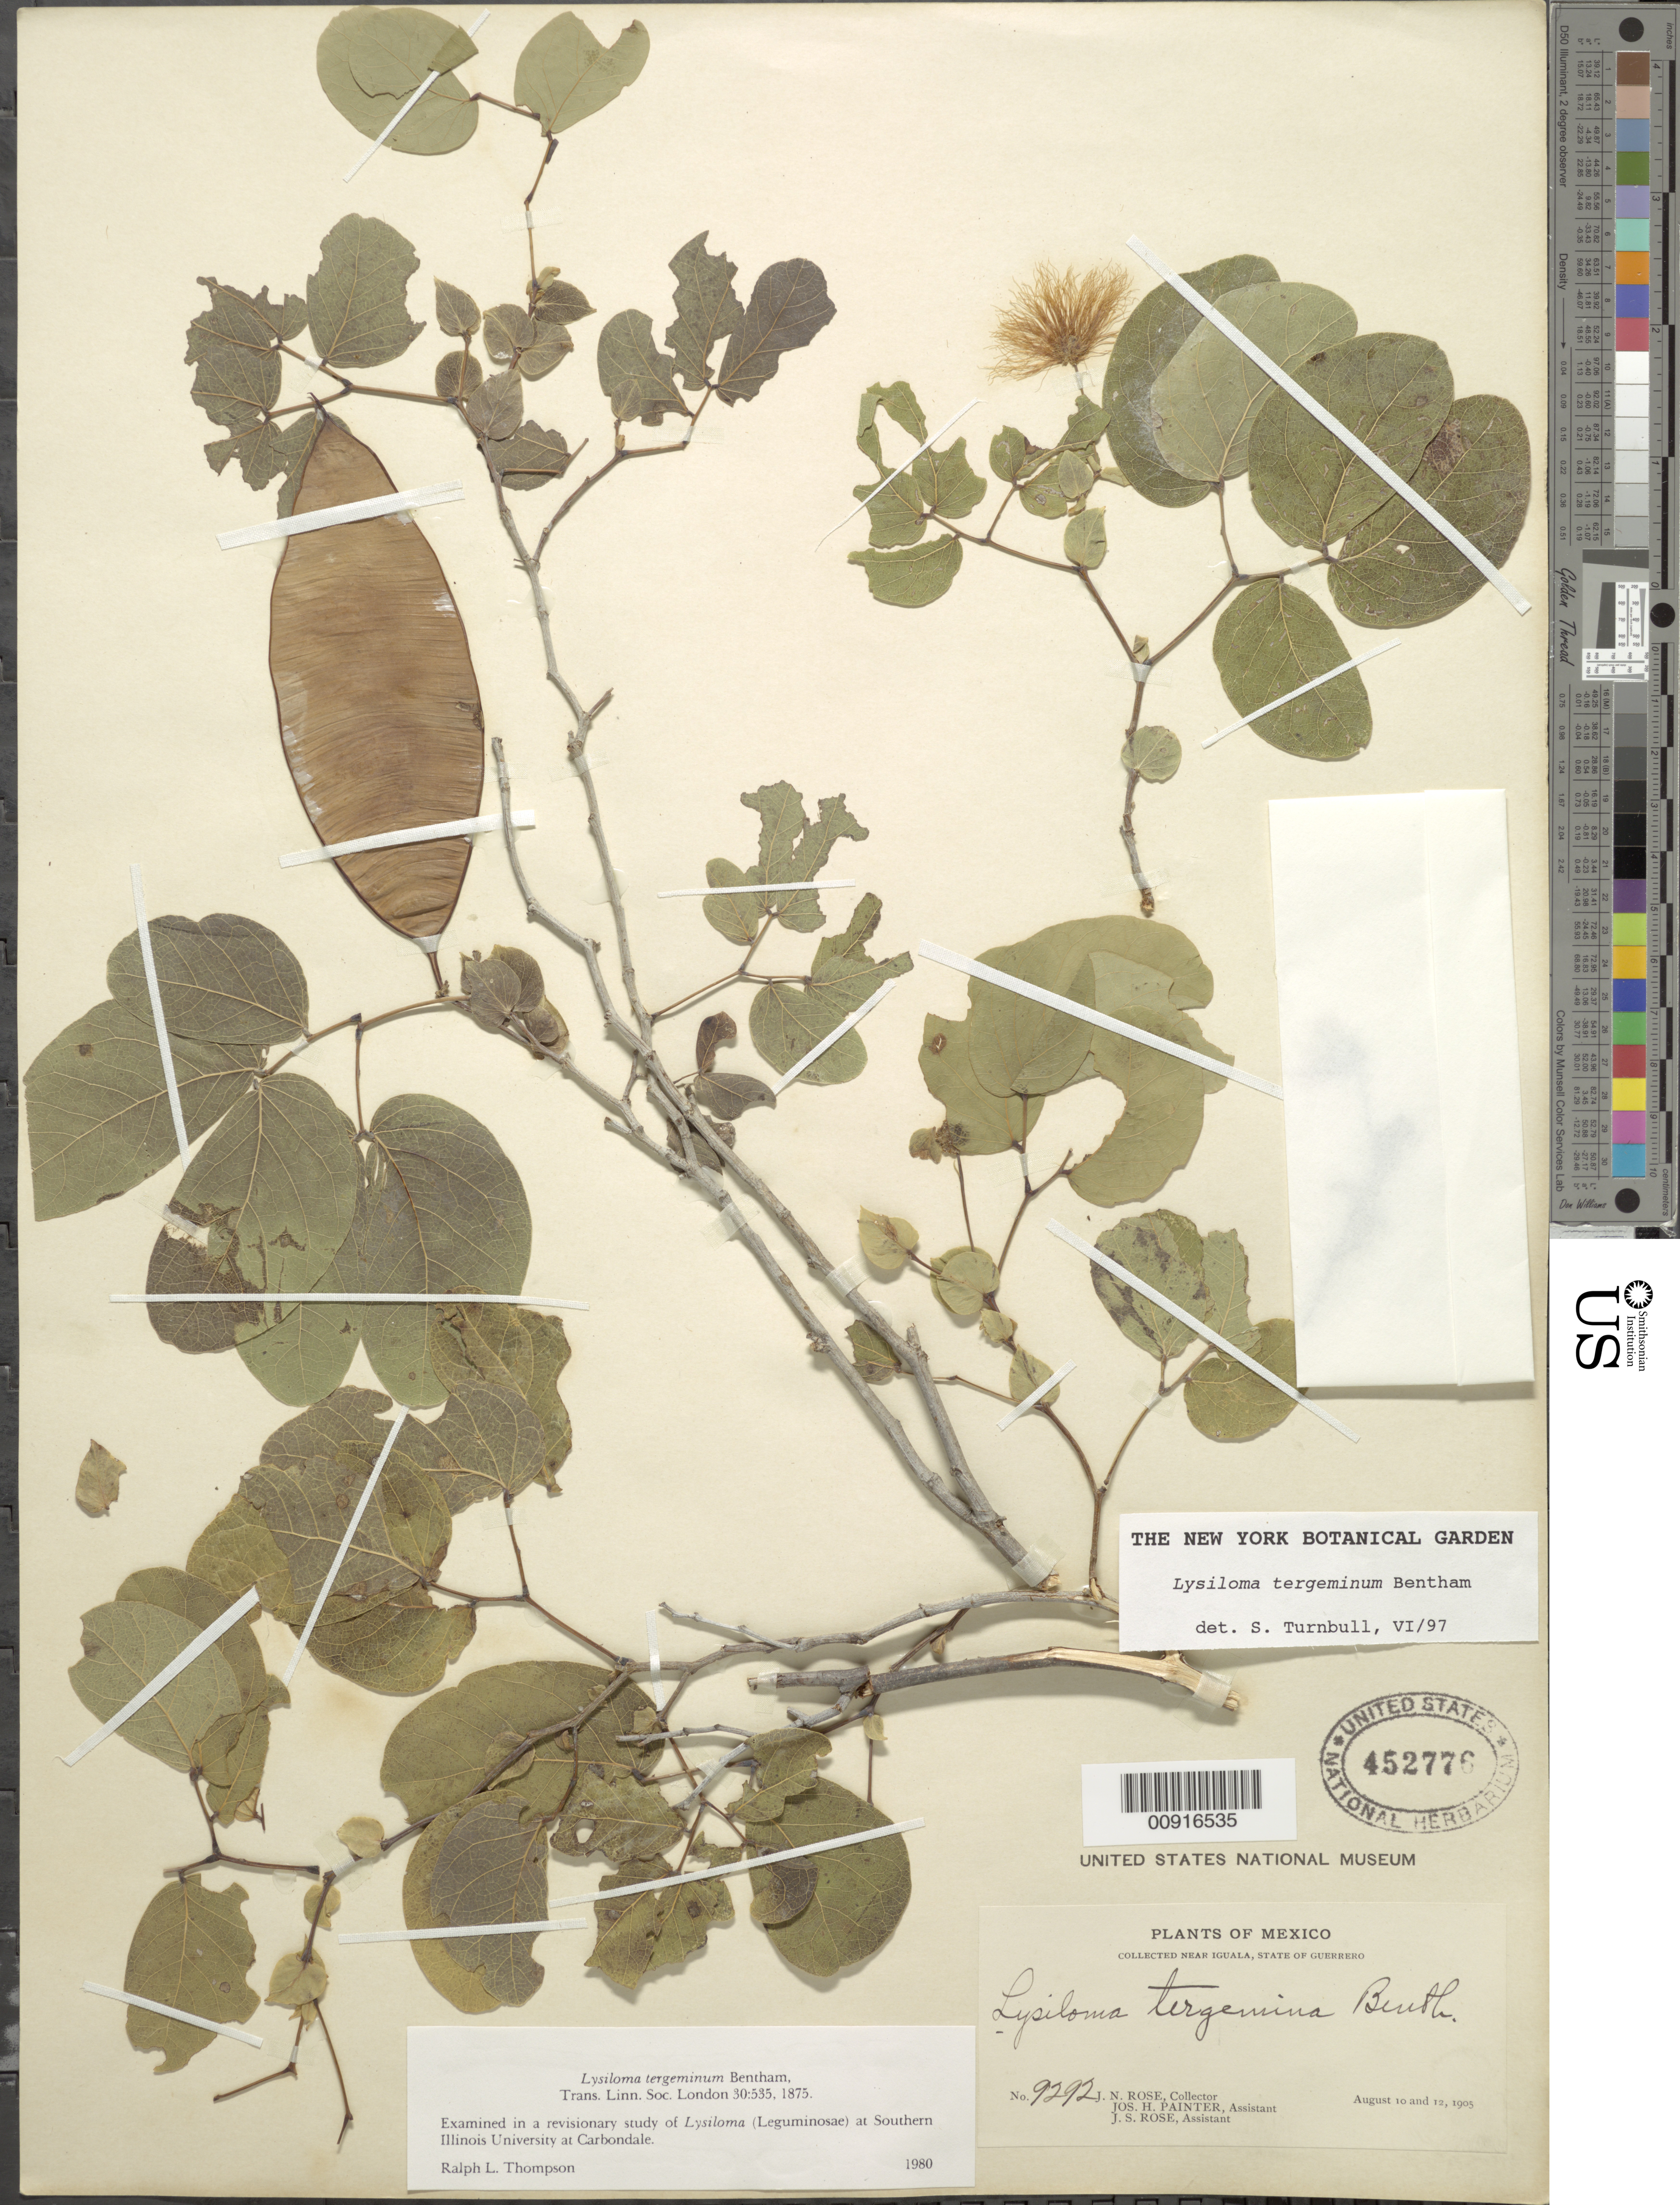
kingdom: Plantae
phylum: Tracheophyta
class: Magnoliopsida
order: Fabales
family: Fabaceae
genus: Lysiloma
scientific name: Lysiloma tergeminum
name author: Benth.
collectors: J. N. Rose, J. H. Painter & J. S. Rose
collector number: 9292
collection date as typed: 10 Aug 1905 to 12 Aug 1905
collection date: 1905-08-10/1905-08-12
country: Mexico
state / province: Guerrero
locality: Near Iguala, State of Guerrero.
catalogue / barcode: US 452776